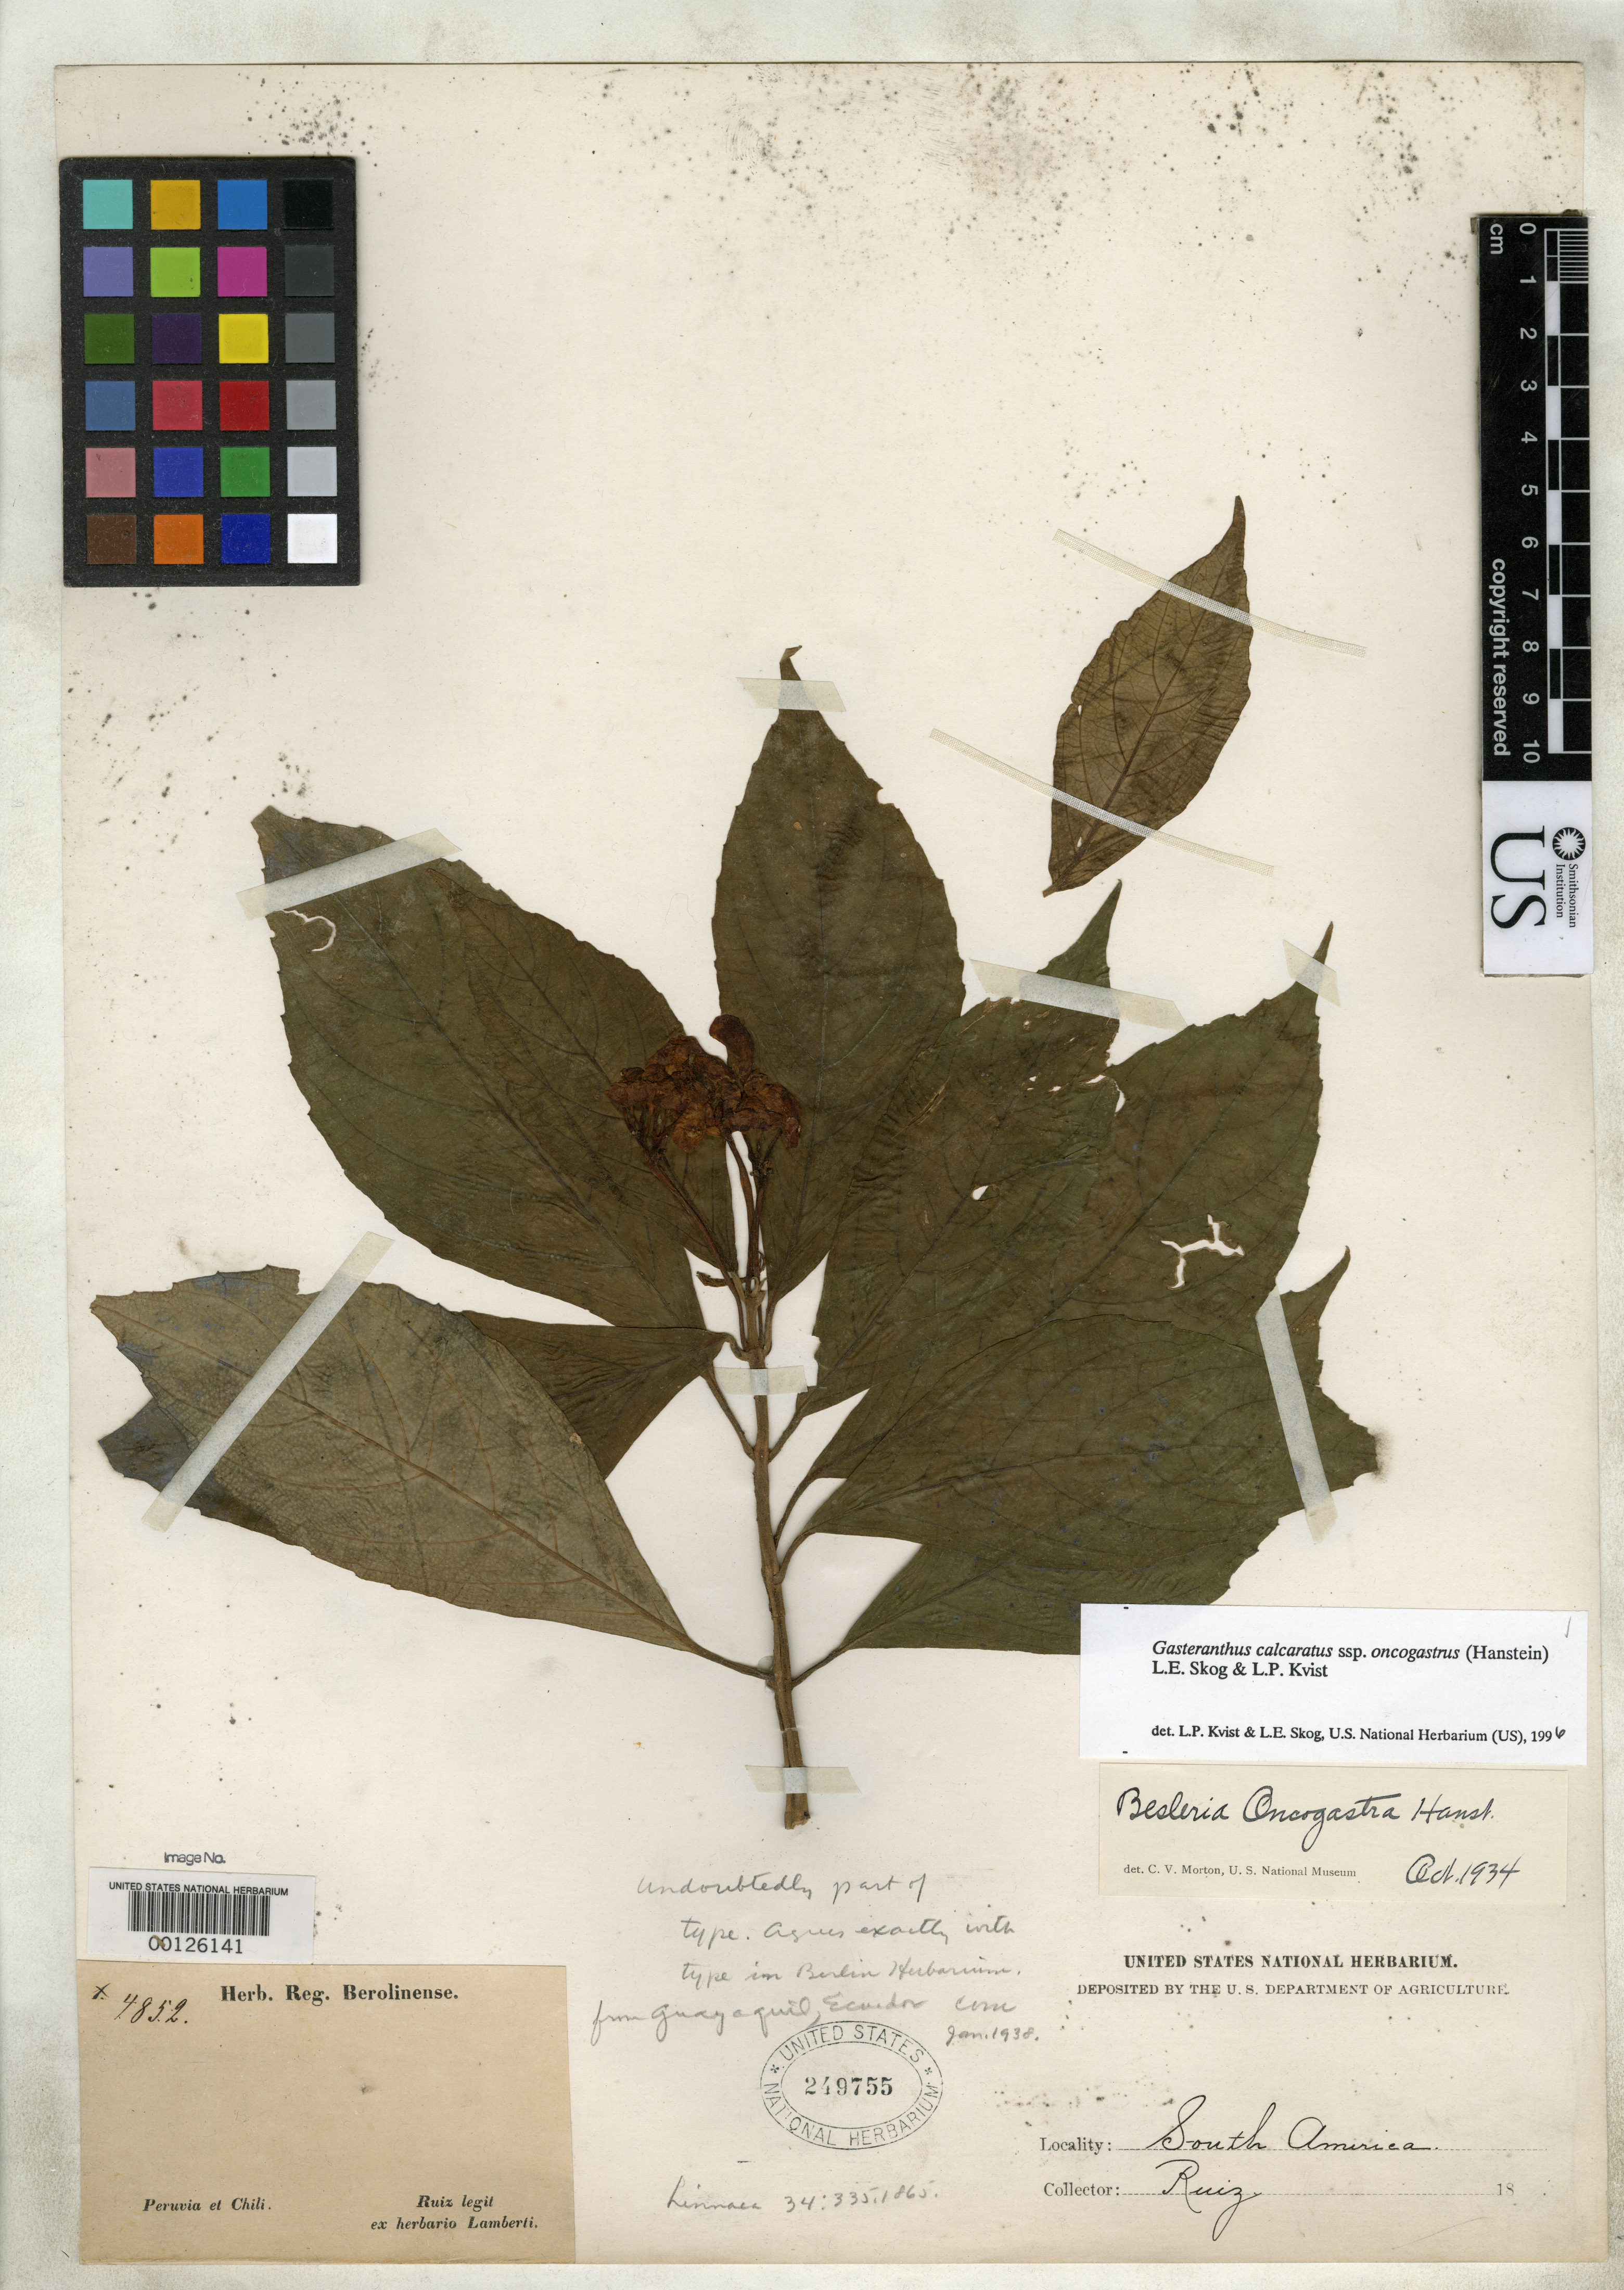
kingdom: Plantae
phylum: Tracheophyta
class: Magnoliopsida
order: Lamiales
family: Gesneriaceae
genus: Besleria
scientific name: Besleria oncogastra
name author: Hanst.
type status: Possible Isotype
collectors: H. Ruiz López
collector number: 4852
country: Peru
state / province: San Martín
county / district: Mariscal Cáceres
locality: Rio Huallaga, margen Derecha del; Balsa Probana; dtto. Tocache Nuevo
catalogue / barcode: US 249755